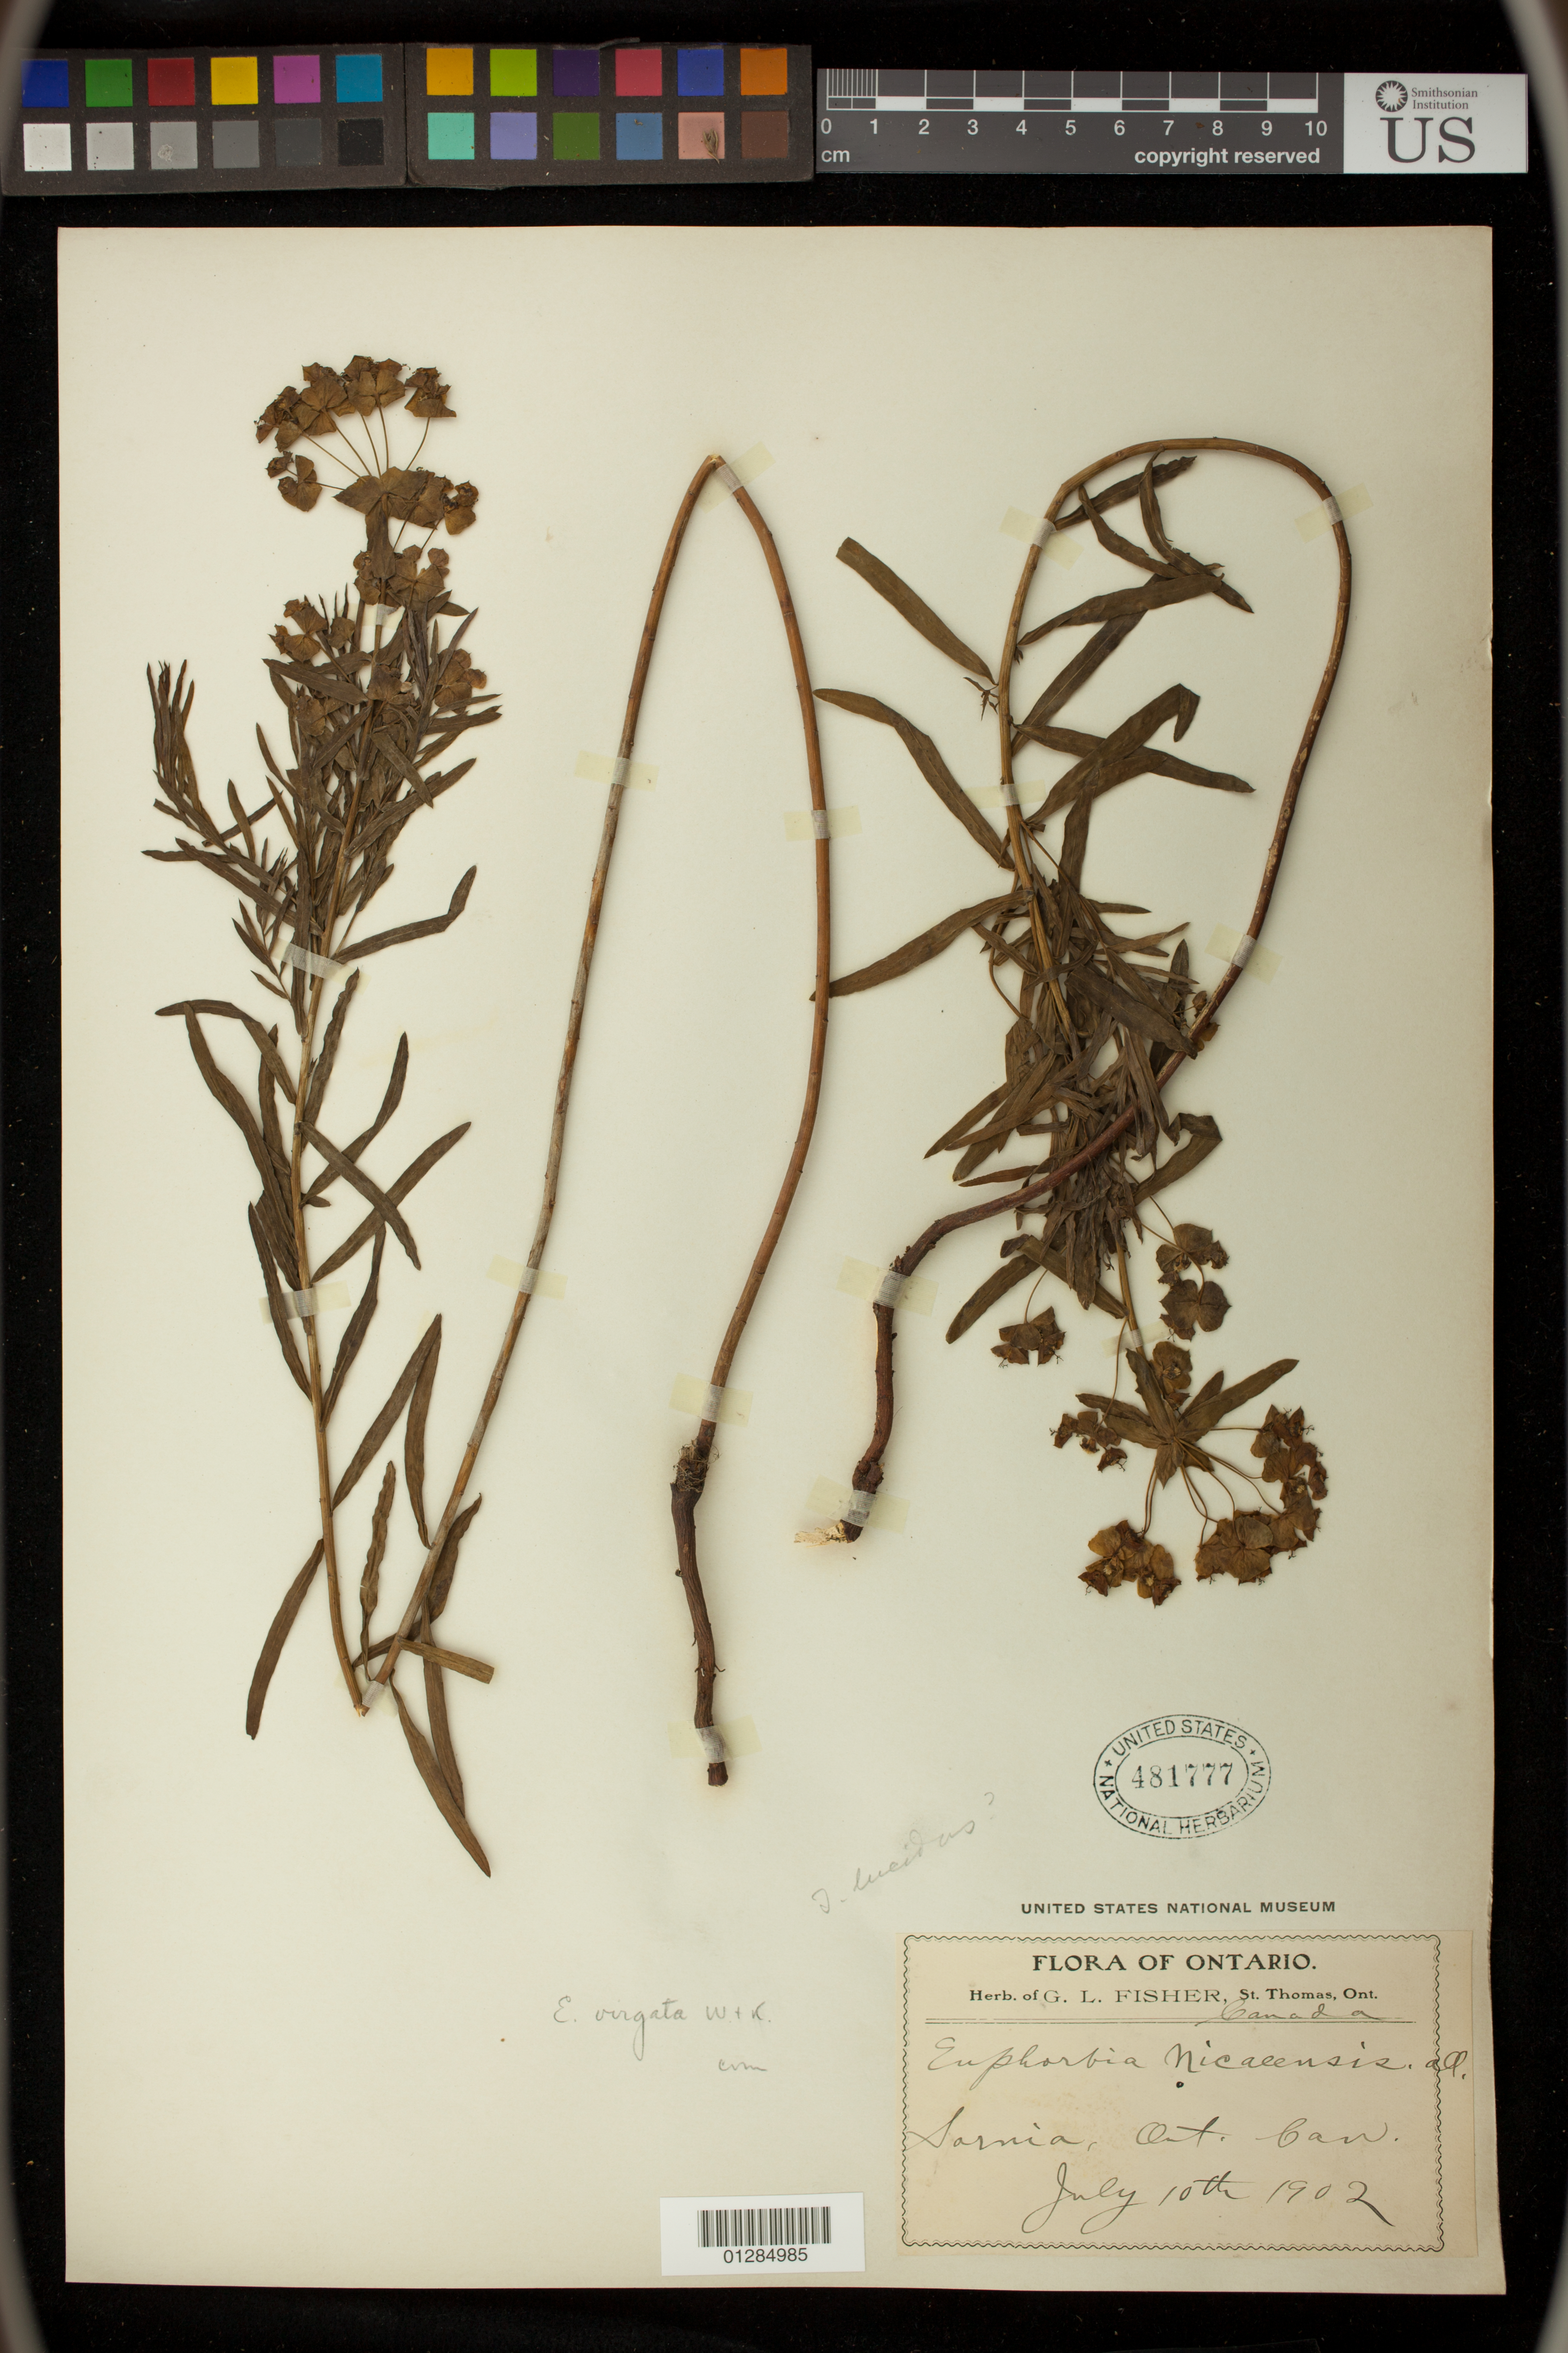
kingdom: Plantae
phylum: Tracheophyta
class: Magnoliopsida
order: Malpighiales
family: Euphorbiaceae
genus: Euphorbia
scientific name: Euphorbia esula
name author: L.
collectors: G. L. Fisher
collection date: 1902-07-10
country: Canada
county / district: Lambton County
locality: Sarnia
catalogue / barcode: US 481777